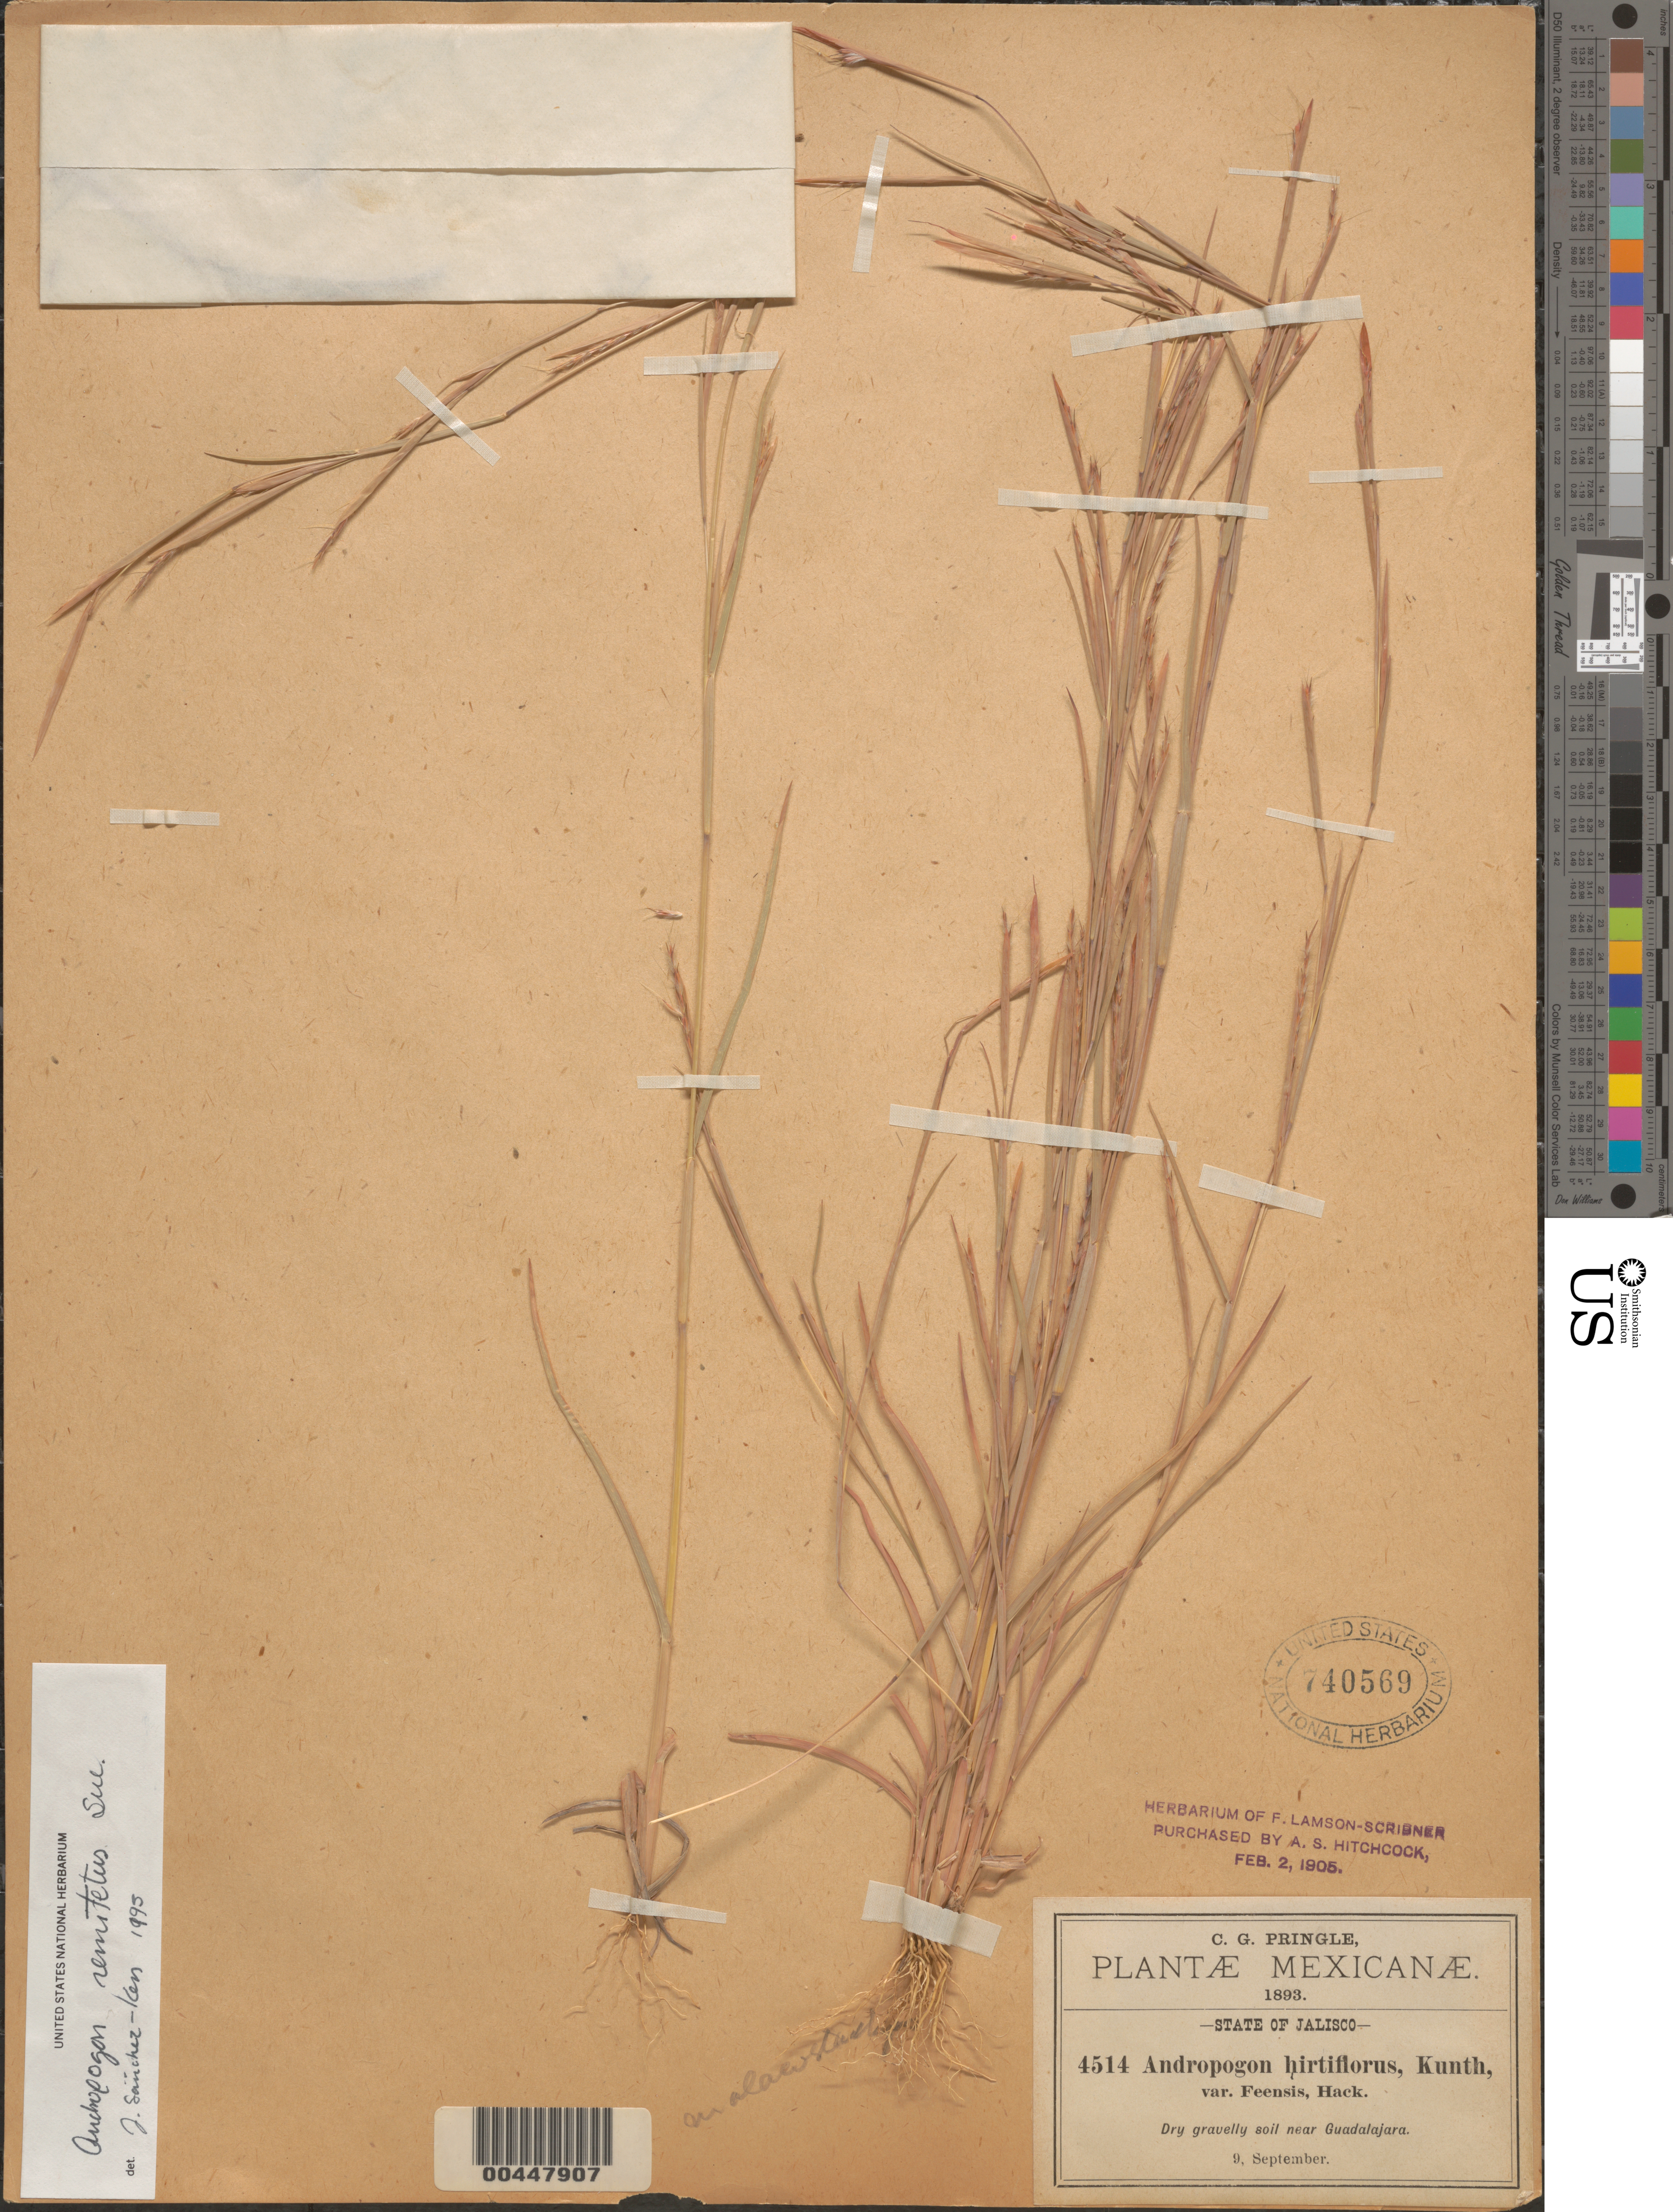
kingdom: Plantae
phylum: Tracheophyta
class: Liliopsida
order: Poales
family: Poaceae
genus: Andropogon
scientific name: Andropogon semitectus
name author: Swallen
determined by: Sánchez-Ken, J. G.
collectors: C. G. Pringle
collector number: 4514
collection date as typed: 9 Sep 1893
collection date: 1893-09-09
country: Mexico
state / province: Jalisco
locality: Near Guadalajara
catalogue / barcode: US 740569